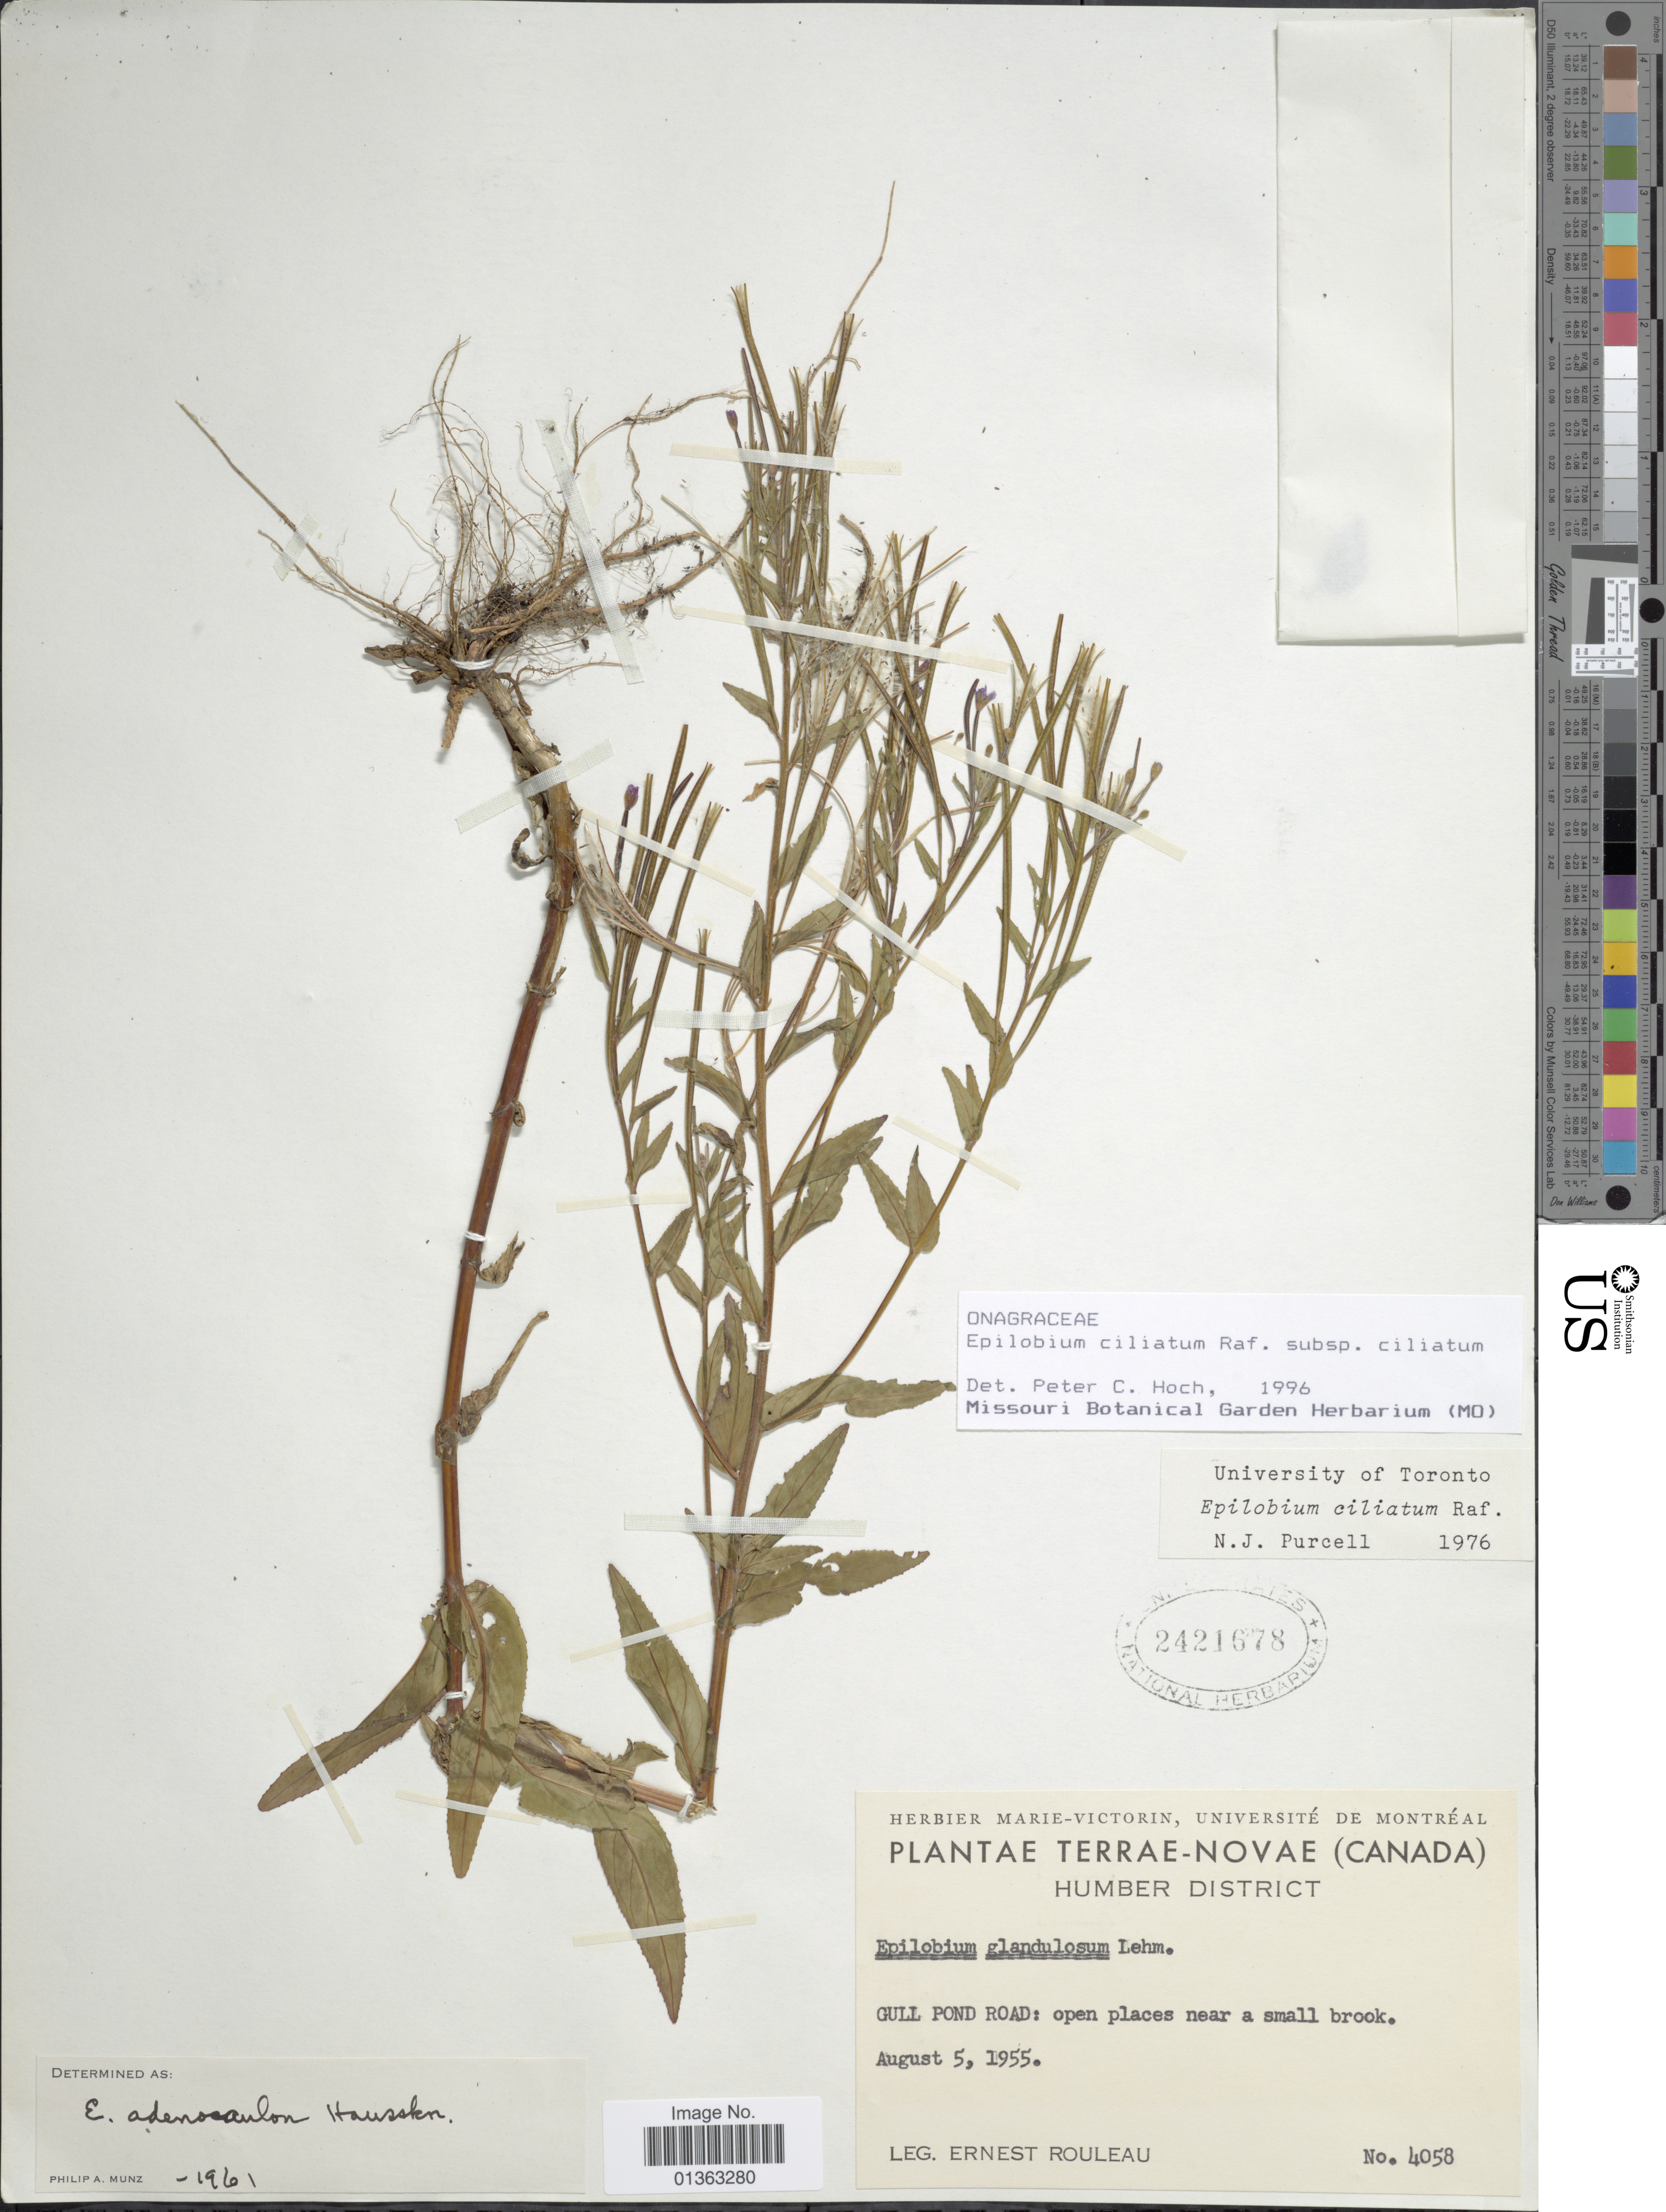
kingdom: Plantae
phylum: Tracheophyta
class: Magnoliopsida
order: Myrtales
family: Onagraceae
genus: Epilobium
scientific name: Epilobium ciliatum subsp. ciliatum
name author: Raf.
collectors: J. Rouleau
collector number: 4058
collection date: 1955-08-05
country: Canada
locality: Terrae-Novae. Humber District. Gull Pond Road.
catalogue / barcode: US 2421678